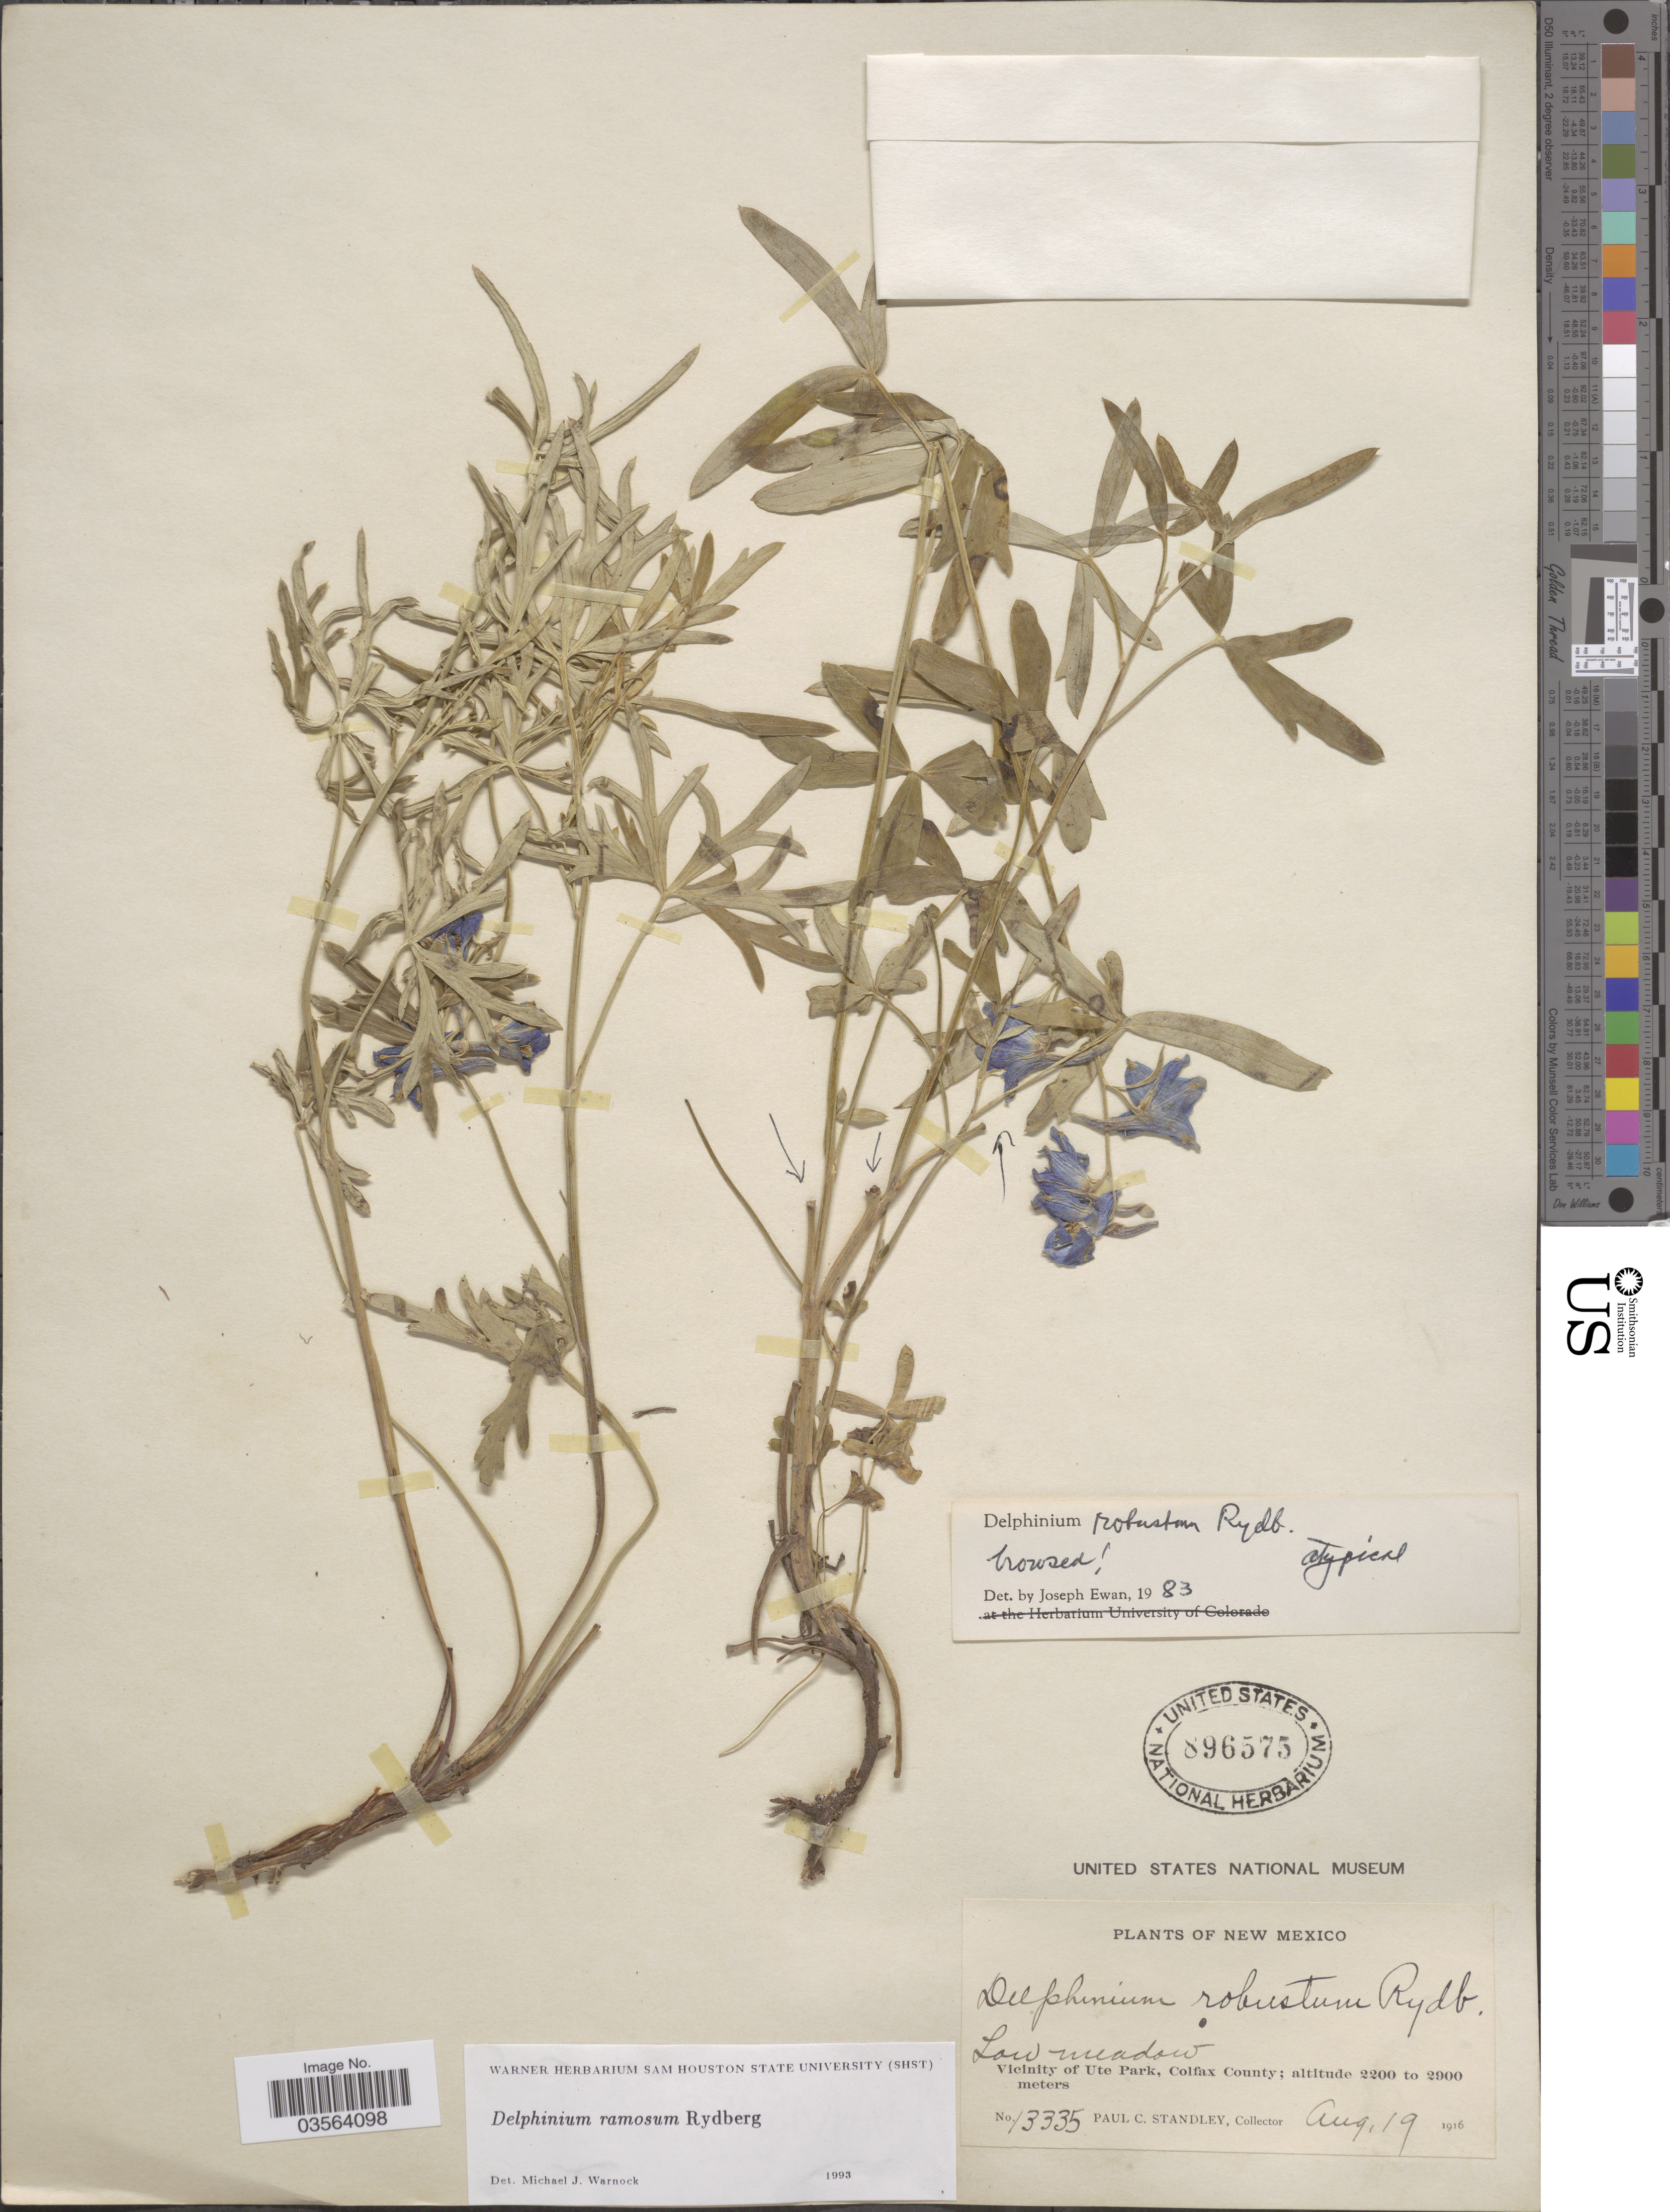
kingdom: Plantae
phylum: Tracheophyta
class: Magnoliopsida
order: Ranunculales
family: Ranunculaceae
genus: Delphinium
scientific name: Delphinium ramosum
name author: Rydb.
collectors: P. C. Standley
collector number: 13335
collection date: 1916-08-19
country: United States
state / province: New Mexico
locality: Vicinity of Ute Park, Colfax County.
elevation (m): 2200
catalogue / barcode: US 896575